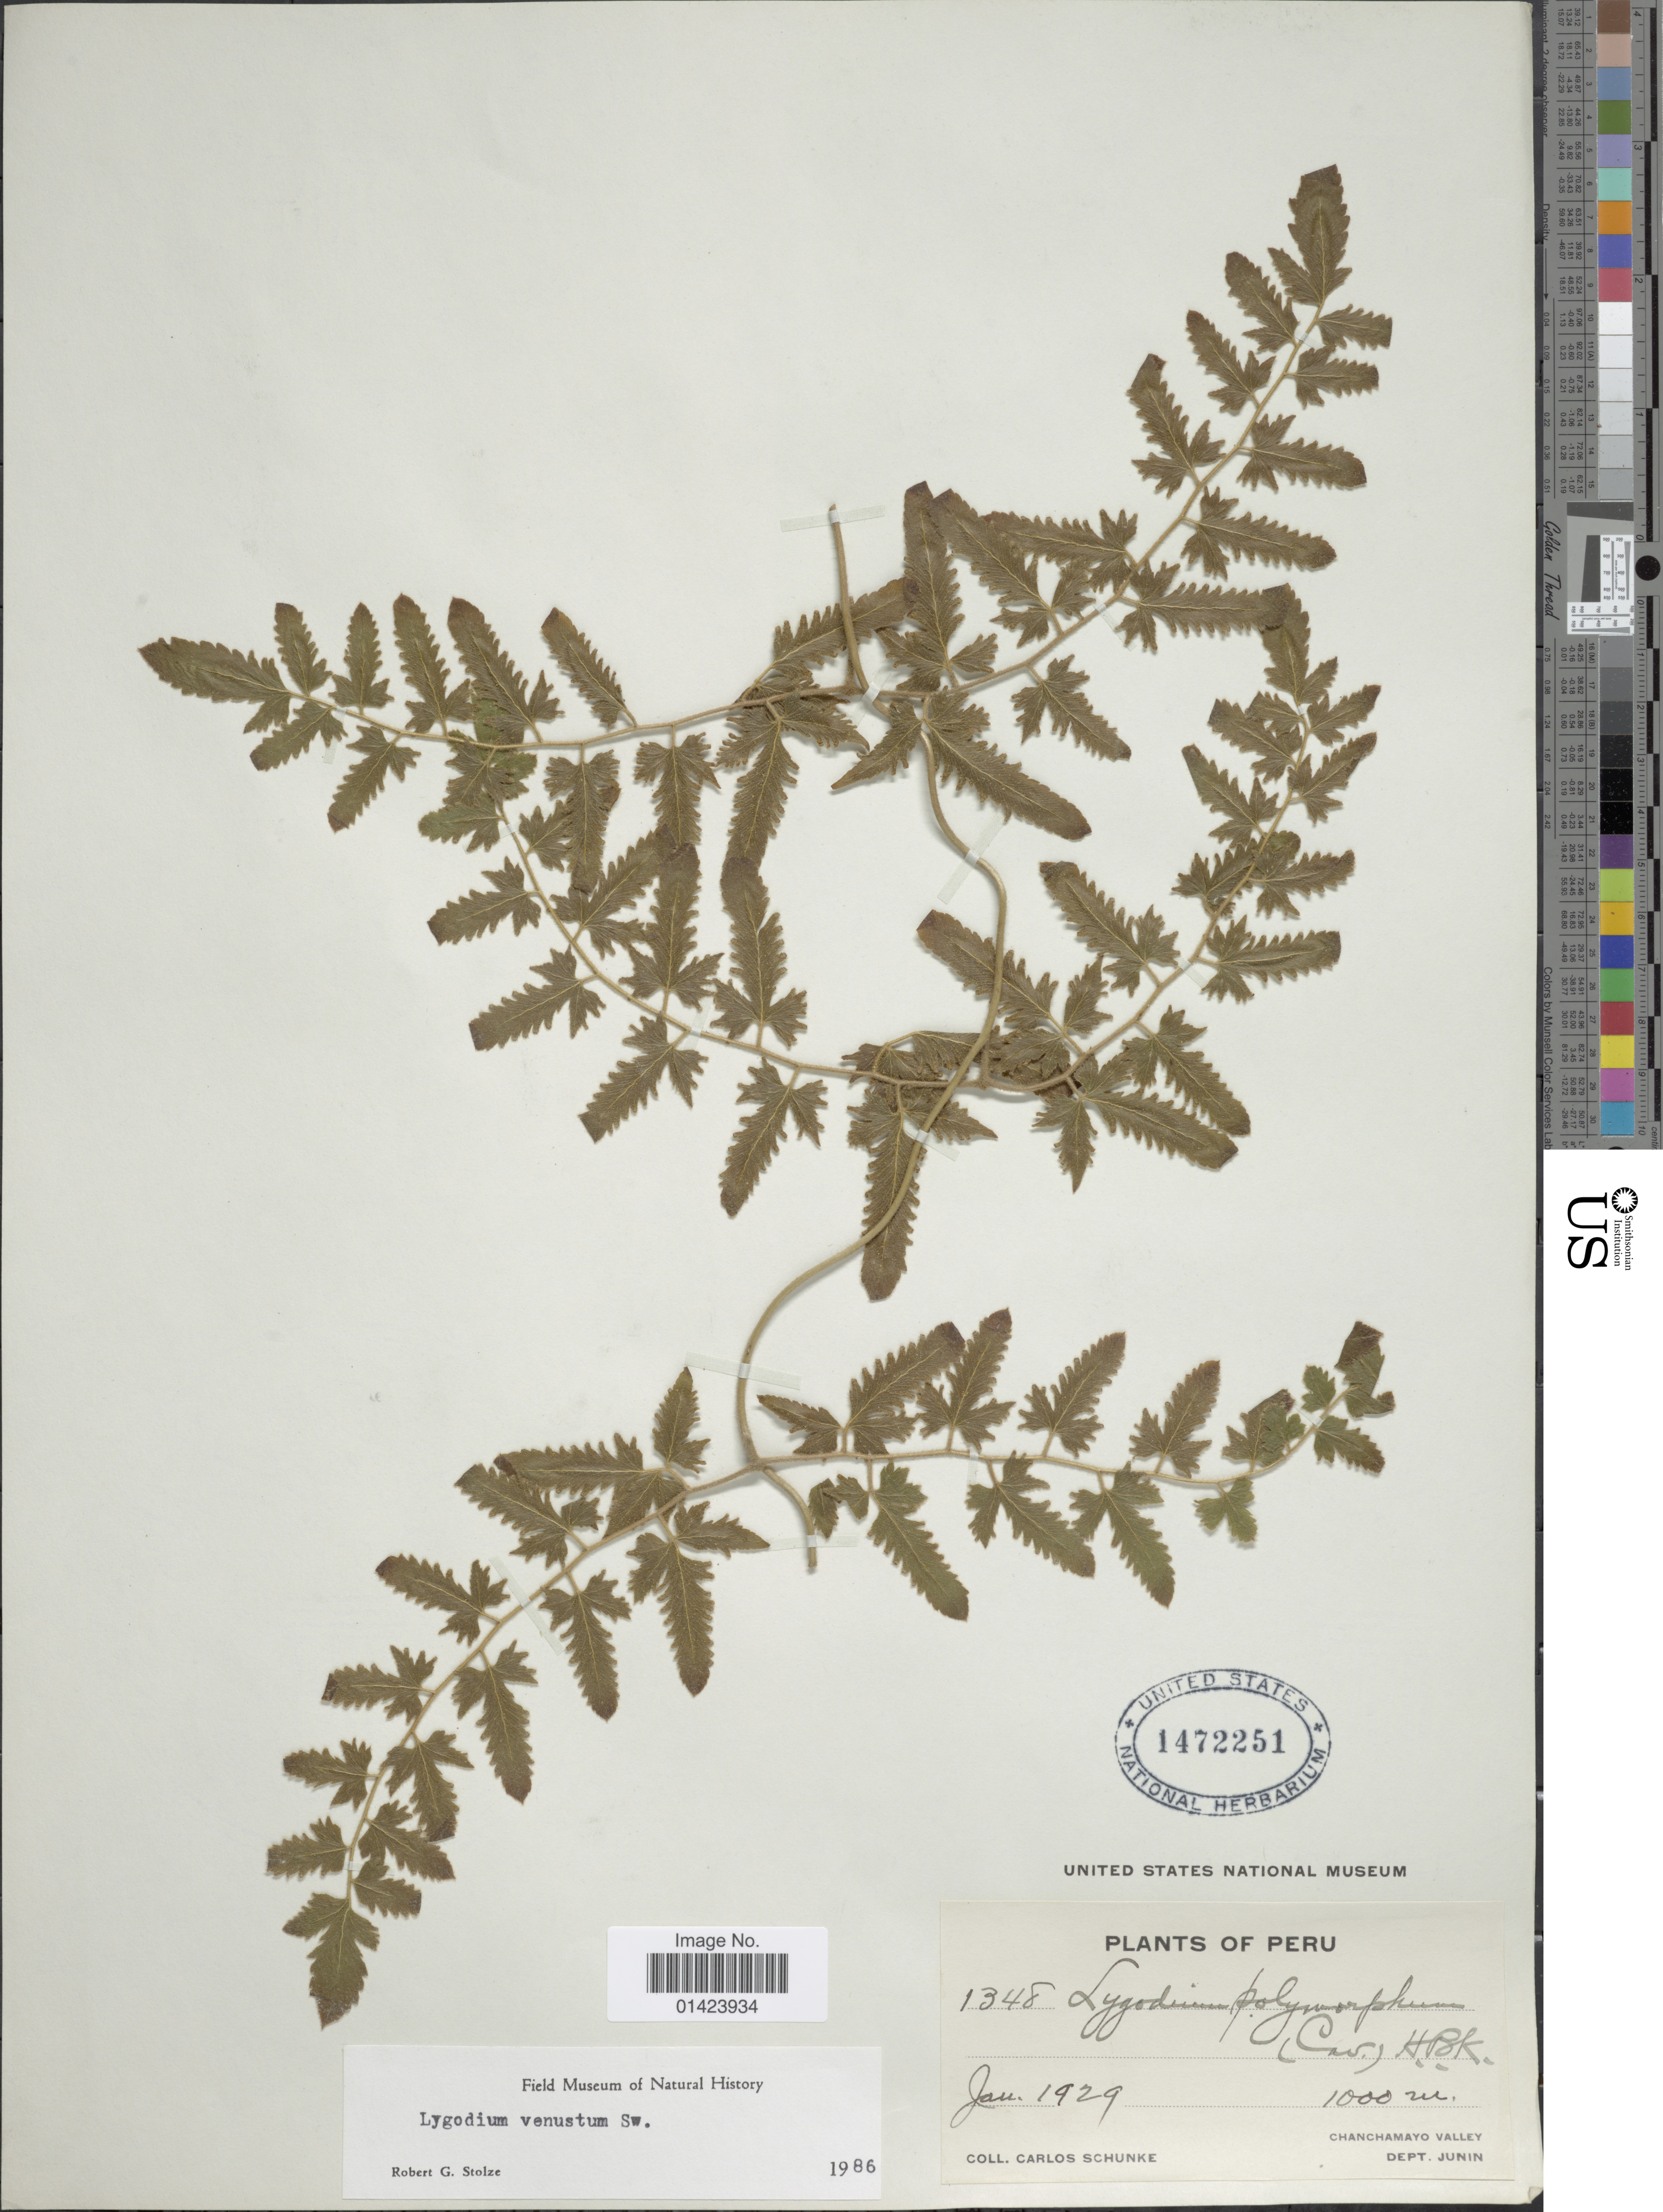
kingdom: Plantae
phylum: Tracheophyta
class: Polypodiopsida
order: Schizaeales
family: Lygodiaceae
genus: Lygodium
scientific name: Lygodium venustum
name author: Sw.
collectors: C. Schunke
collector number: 1348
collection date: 1929-01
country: Peru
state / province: Junín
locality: Chanchamayo Valley, Dept. Junin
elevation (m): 1000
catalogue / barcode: US 1472251